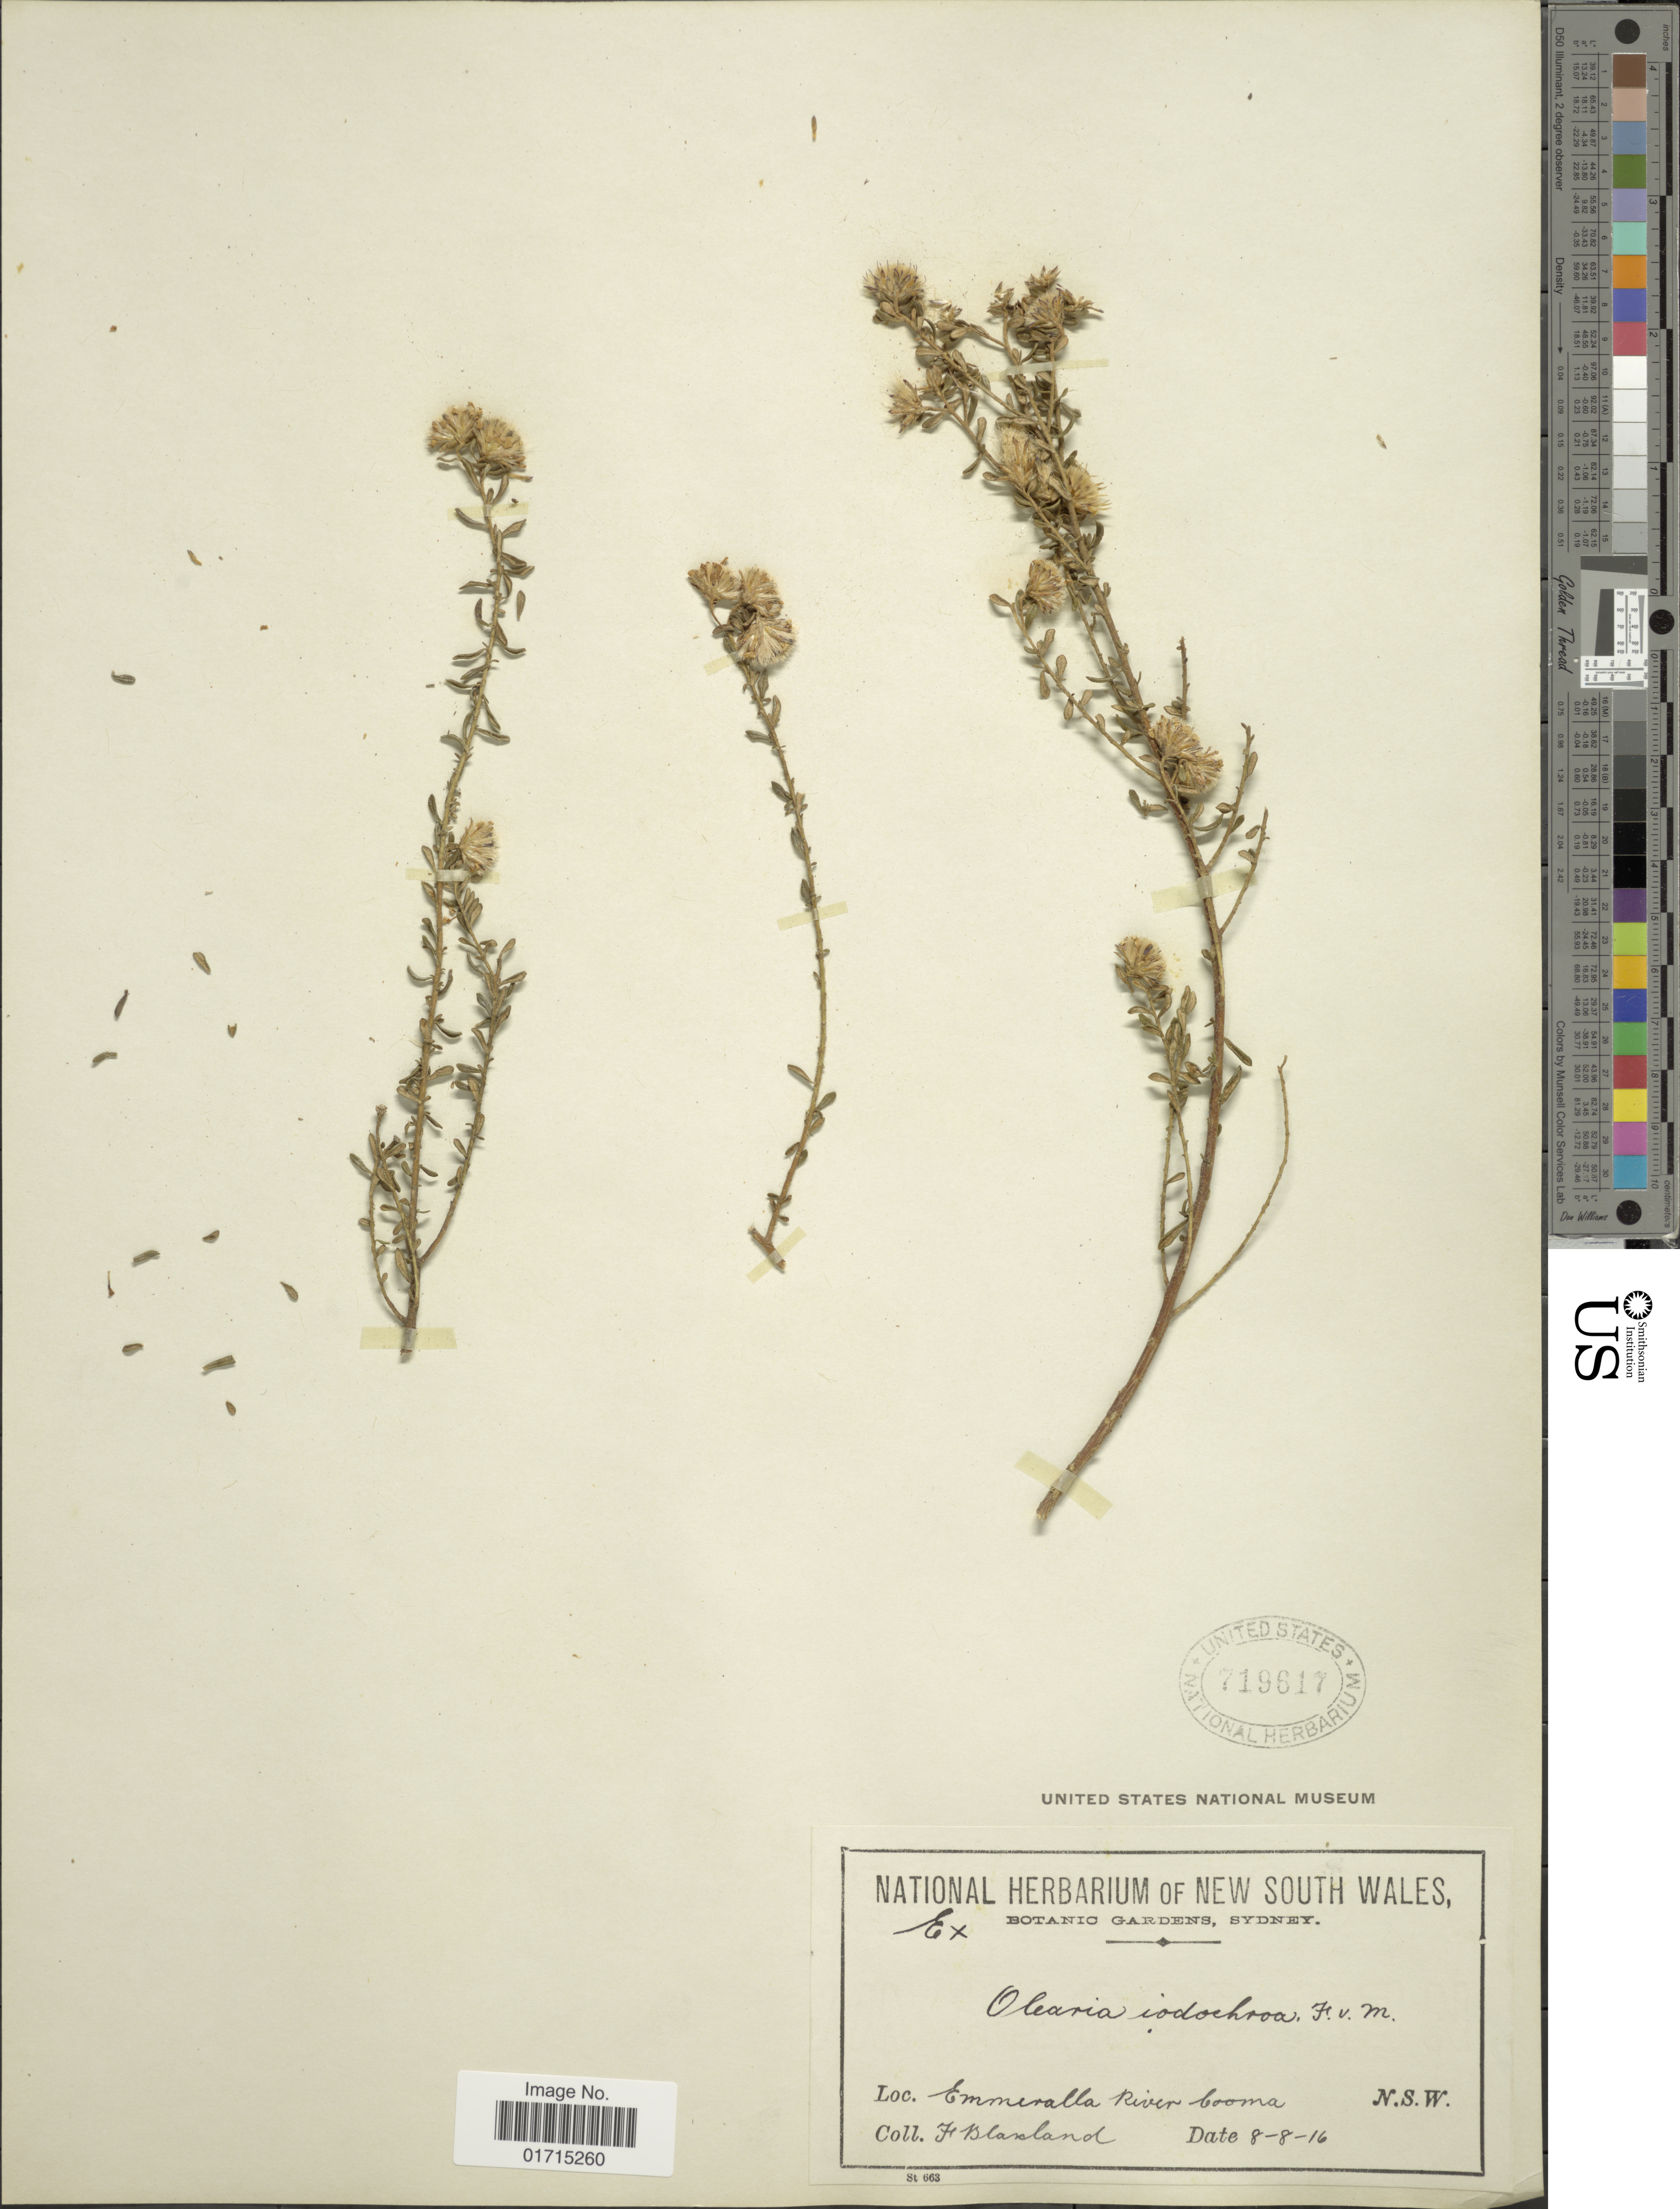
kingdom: Plantae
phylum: Tracheophyta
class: Magnoliopsida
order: Asterales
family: Asteraceae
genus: Olearia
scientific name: Olearia iodochroa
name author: (F. Muell.) F. Muell. ex Benth.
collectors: F. Blanchard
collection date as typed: Transcribed d/m/y: 8/8/16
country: Australia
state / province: New South Wales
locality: Emmeralla River booma. N. S. W.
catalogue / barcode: US 719617